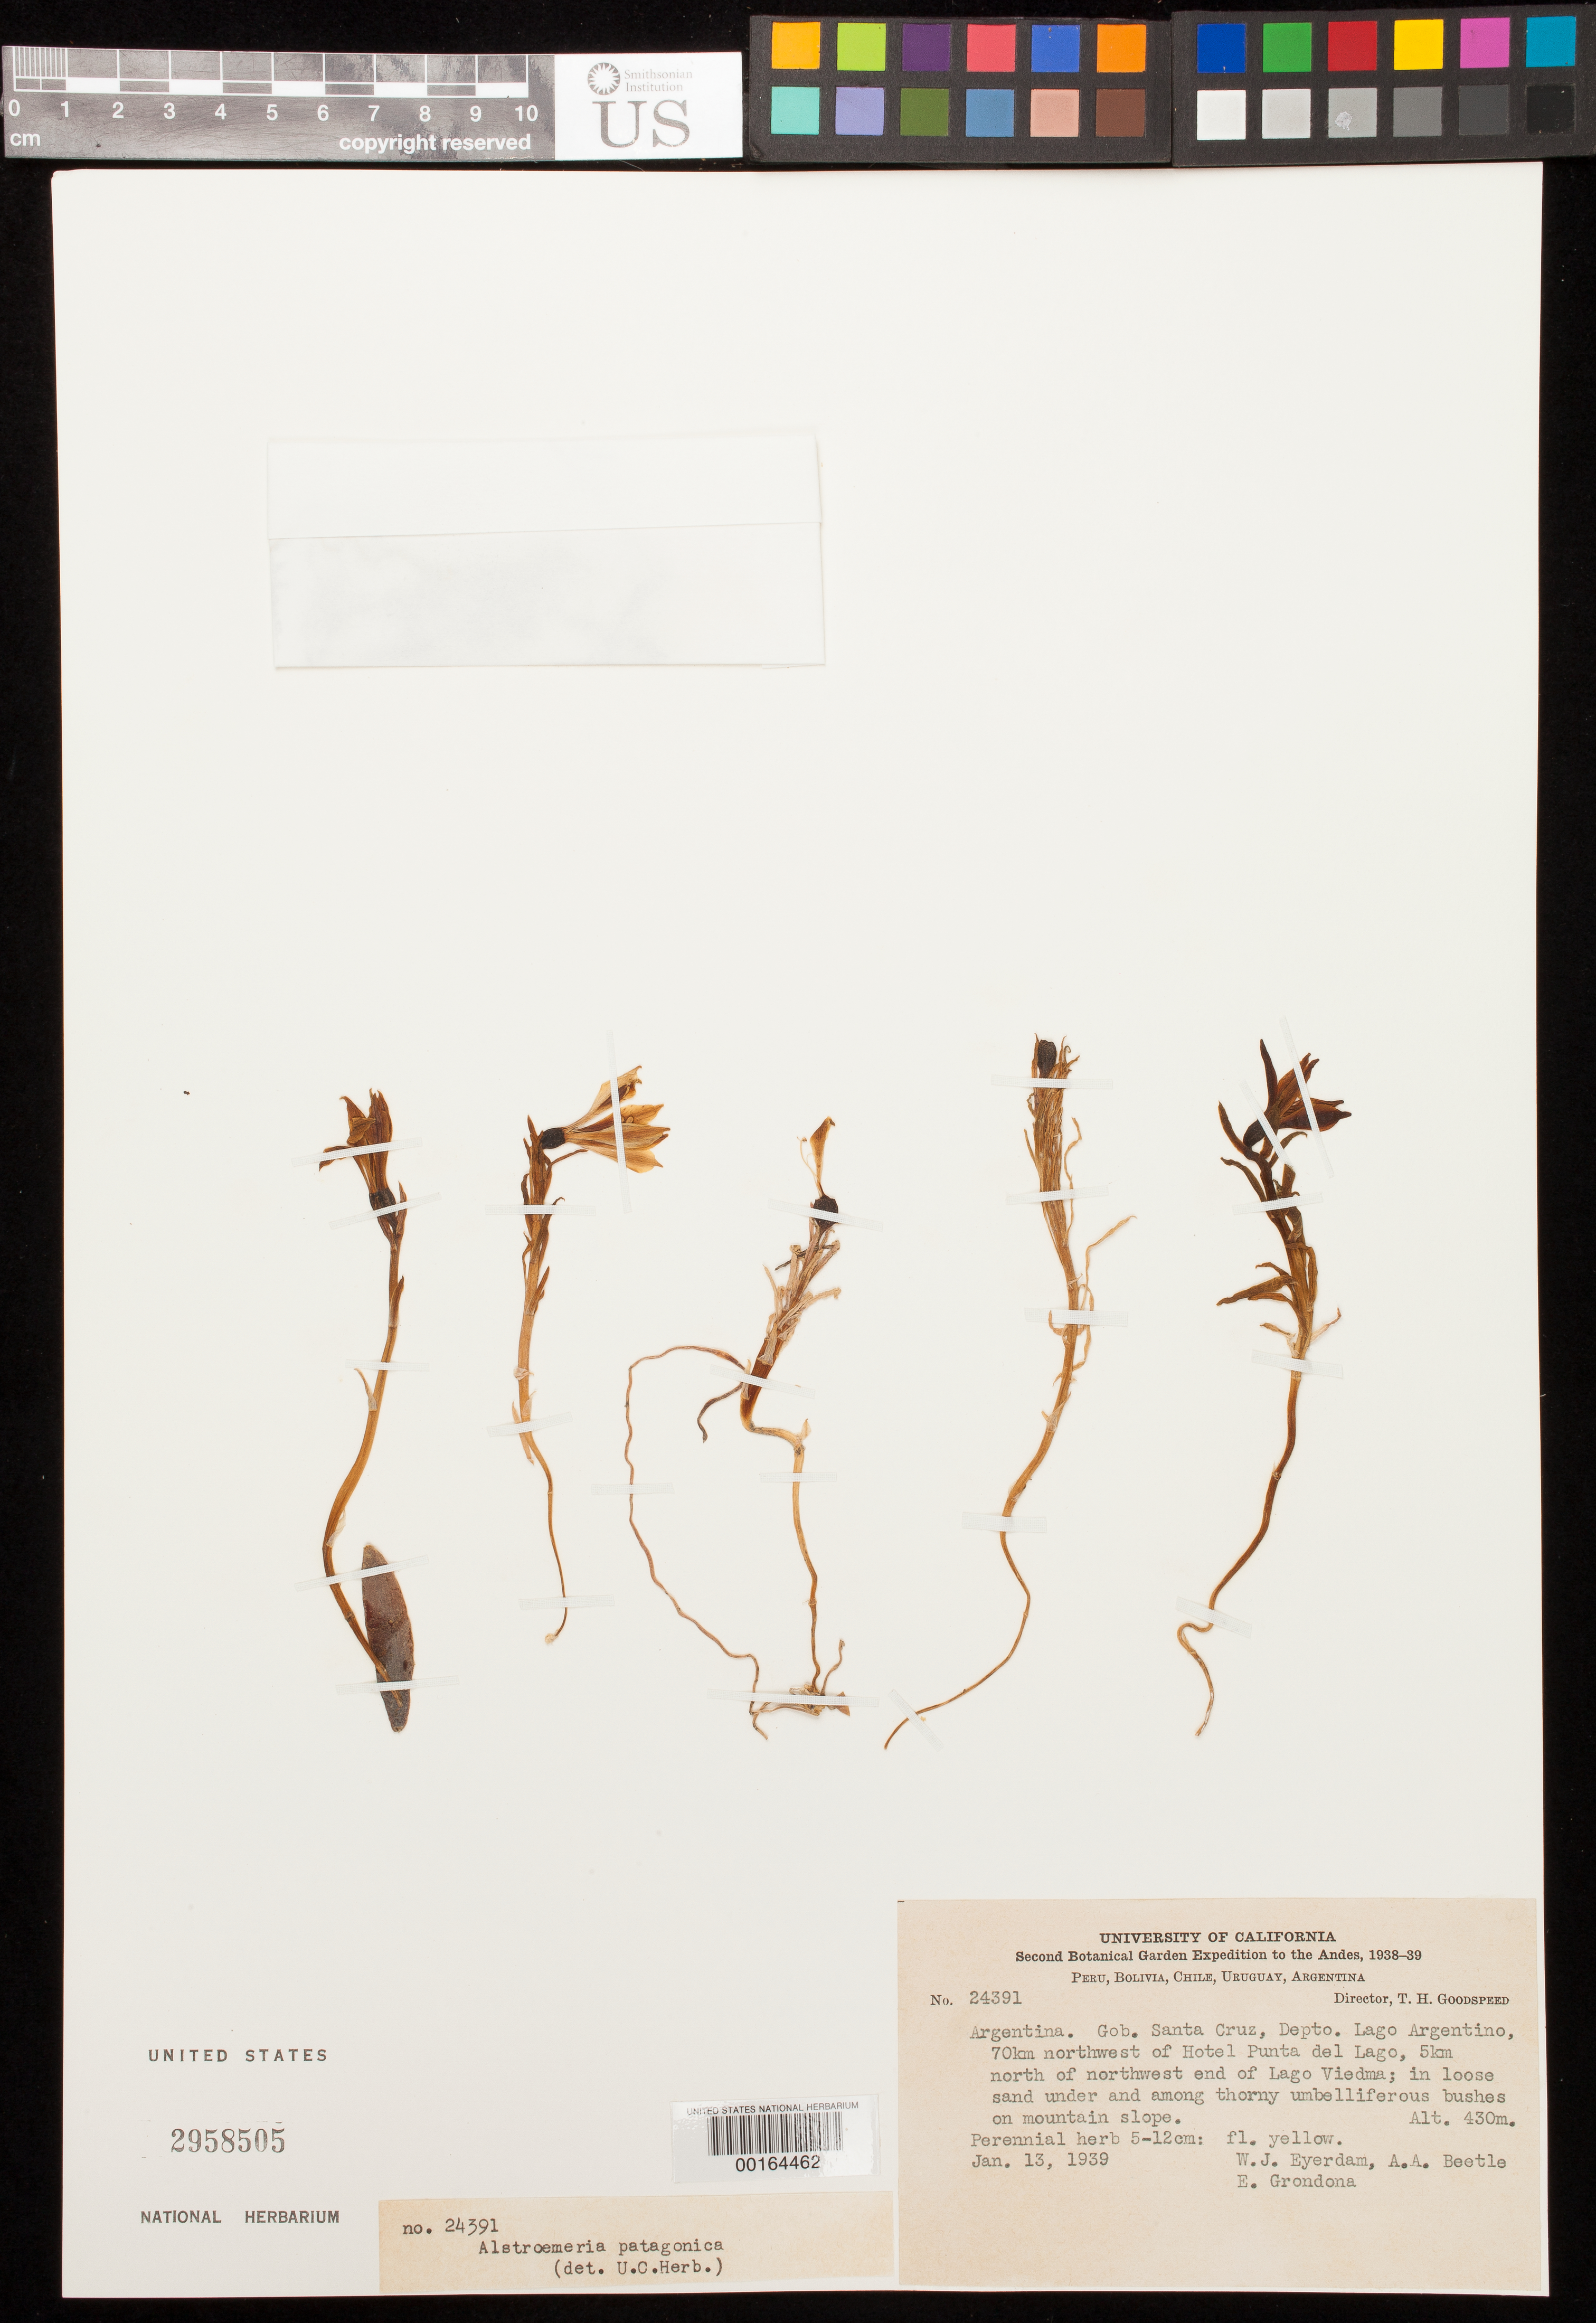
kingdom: Plantae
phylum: Tracheophyta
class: Liliopsida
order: Liliales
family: Alstroemeriaceae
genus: Alstroemeria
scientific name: Alstroemeria patagonica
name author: Phil.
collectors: W. J. Eyerdam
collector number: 24391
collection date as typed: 13 Jan 1939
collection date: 1939-01-13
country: Argentina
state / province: Santa Cruz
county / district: Lago Argentino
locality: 70 km NW of Hotel Punta del Lago, 5 km N of NW end of Lago Viedma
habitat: In loose sand under & among thorny umbelliferous bushes on slope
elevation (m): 430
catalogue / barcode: US 2958505